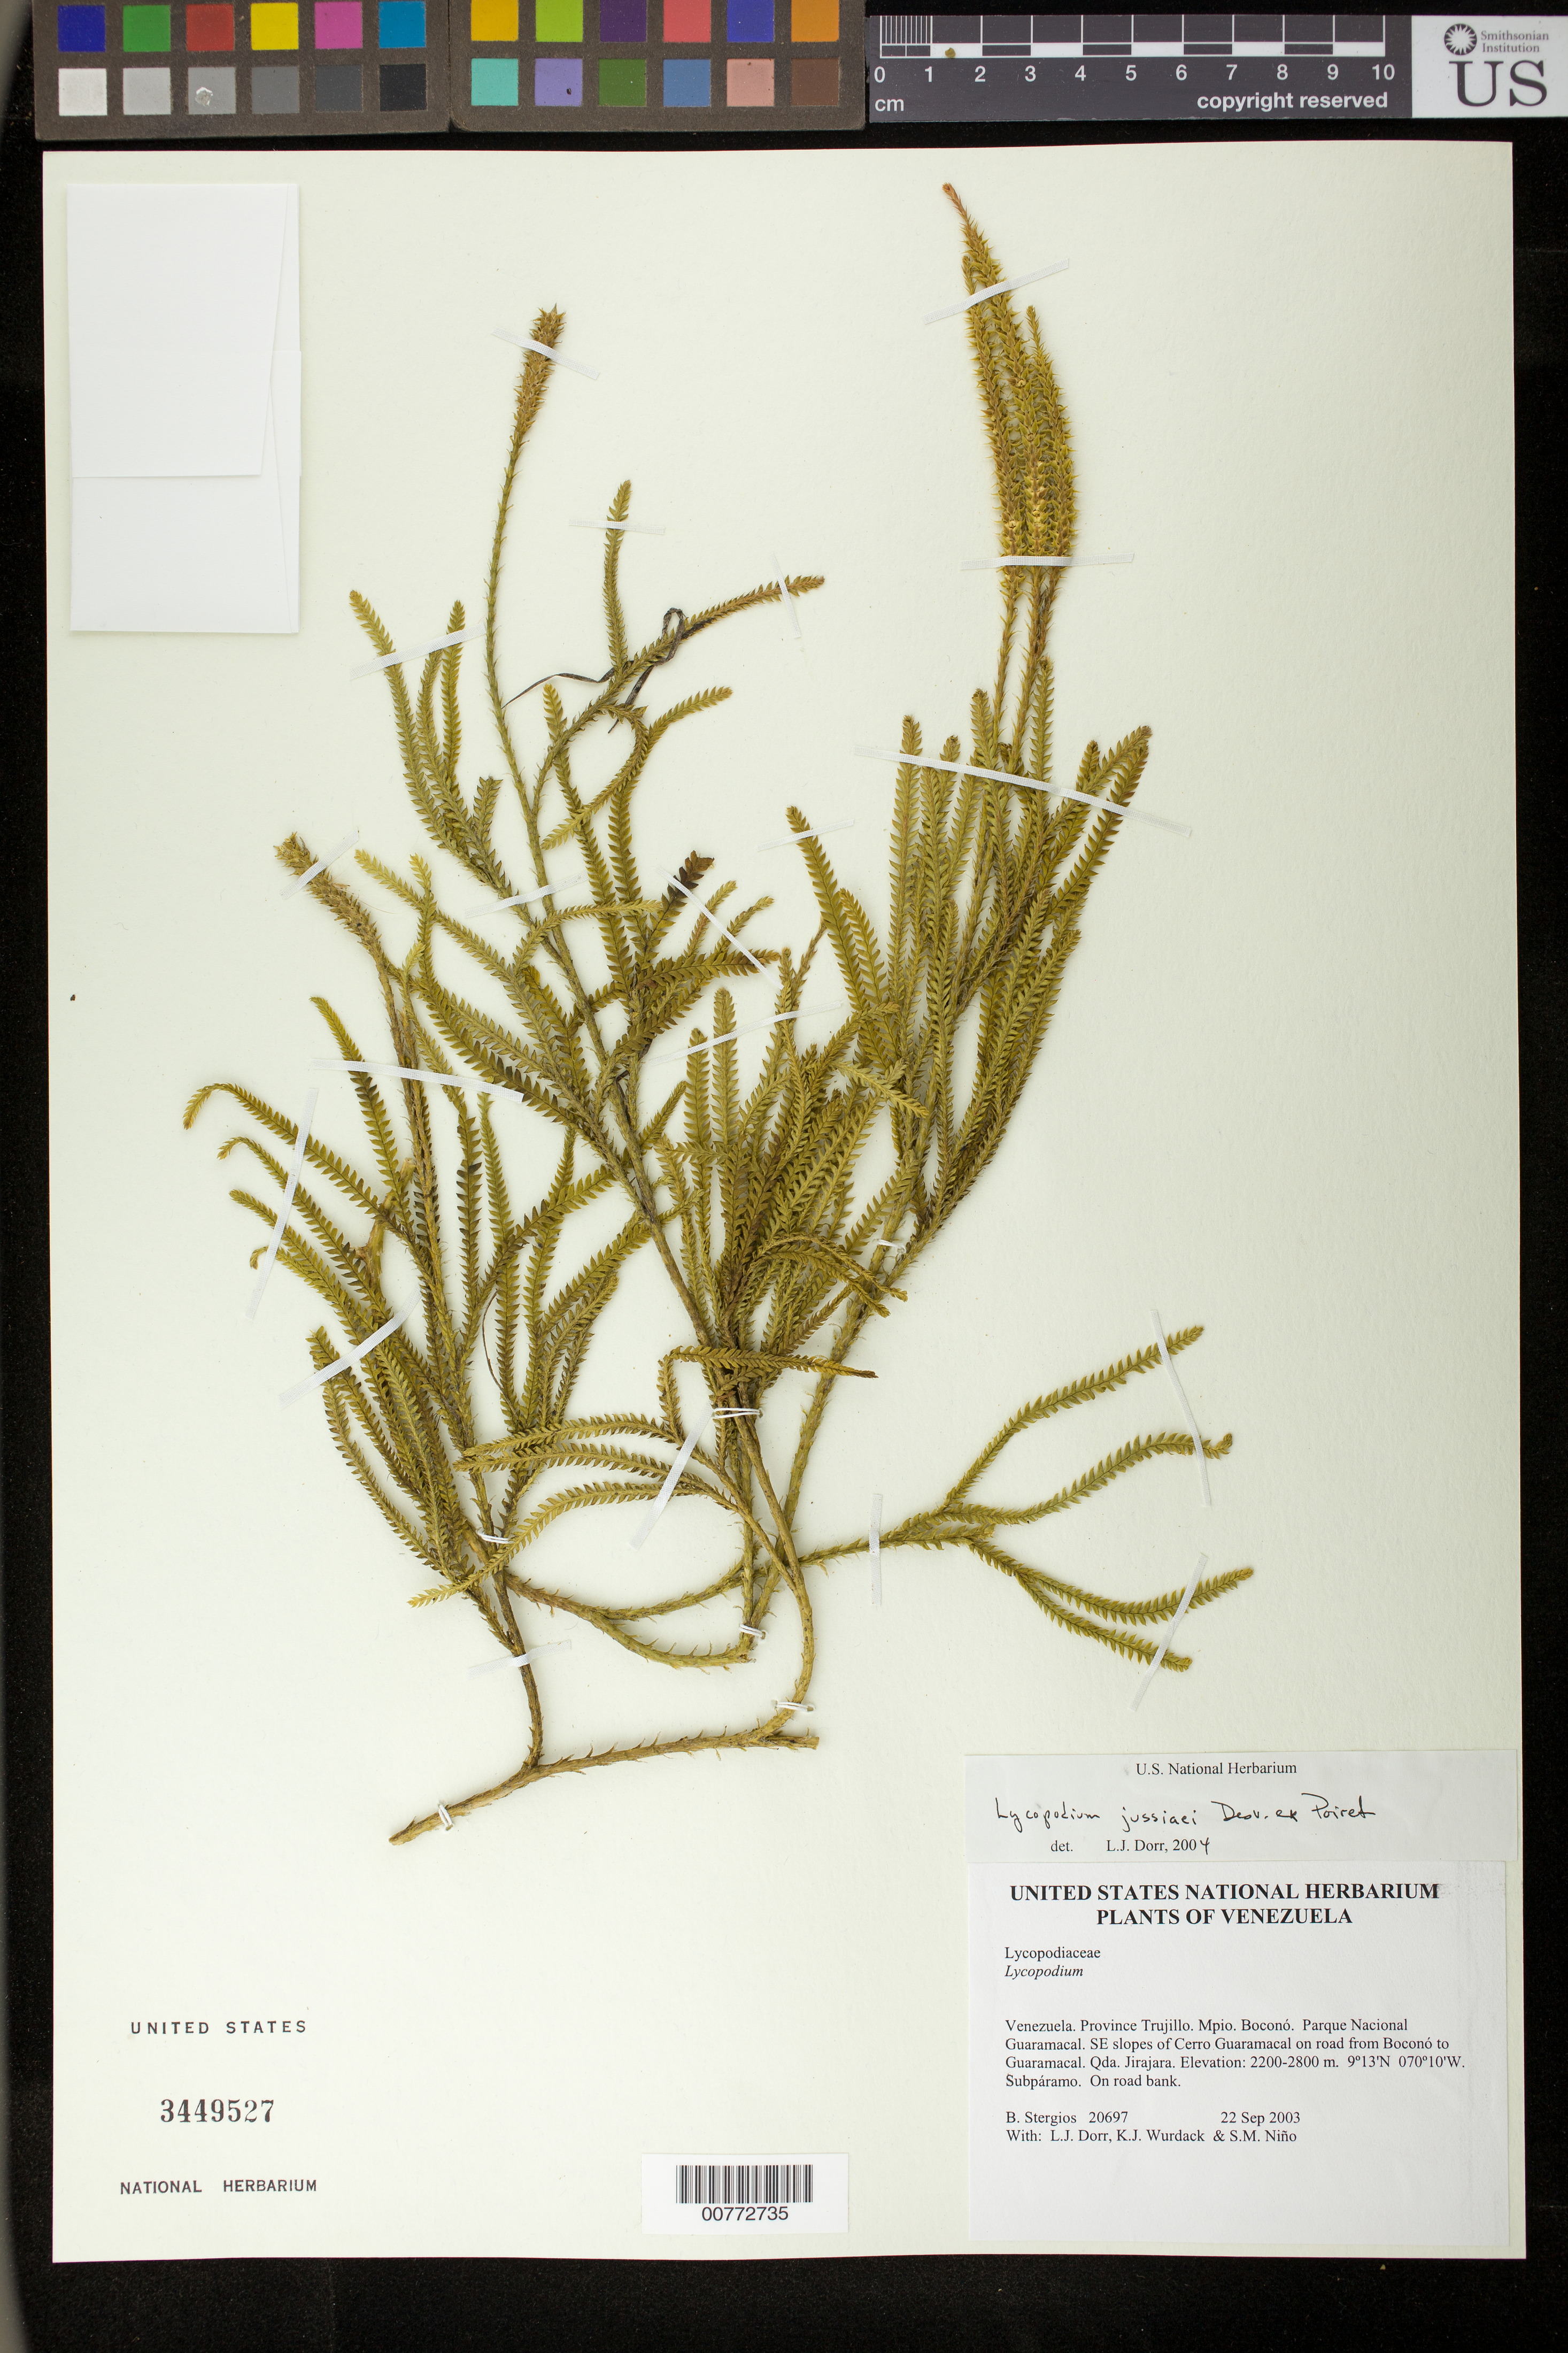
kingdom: Plantae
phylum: Tracheophyta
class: Lycopodiopsida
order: Lycopodiales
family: Lycopodiaceae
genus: Diphasium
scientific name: Diphasium jussiaei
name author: (Desv.) C. Presl ex Rothm.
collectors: B. G. Stergios, L. J. Dorr, K. Wurdack & S. M. Niño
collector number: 20697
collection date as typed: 22 Sep 2003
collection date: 2003-09-22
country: Venezuela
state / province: Trujillo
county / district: Boconó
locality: Parque Nacional Guaramacal. SE slopes of Cerro Guaramacal on road from Boconó to Guaramacal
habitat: Subpáramo.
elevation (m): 2200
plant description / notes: PORT, US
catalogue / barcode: US 3449527